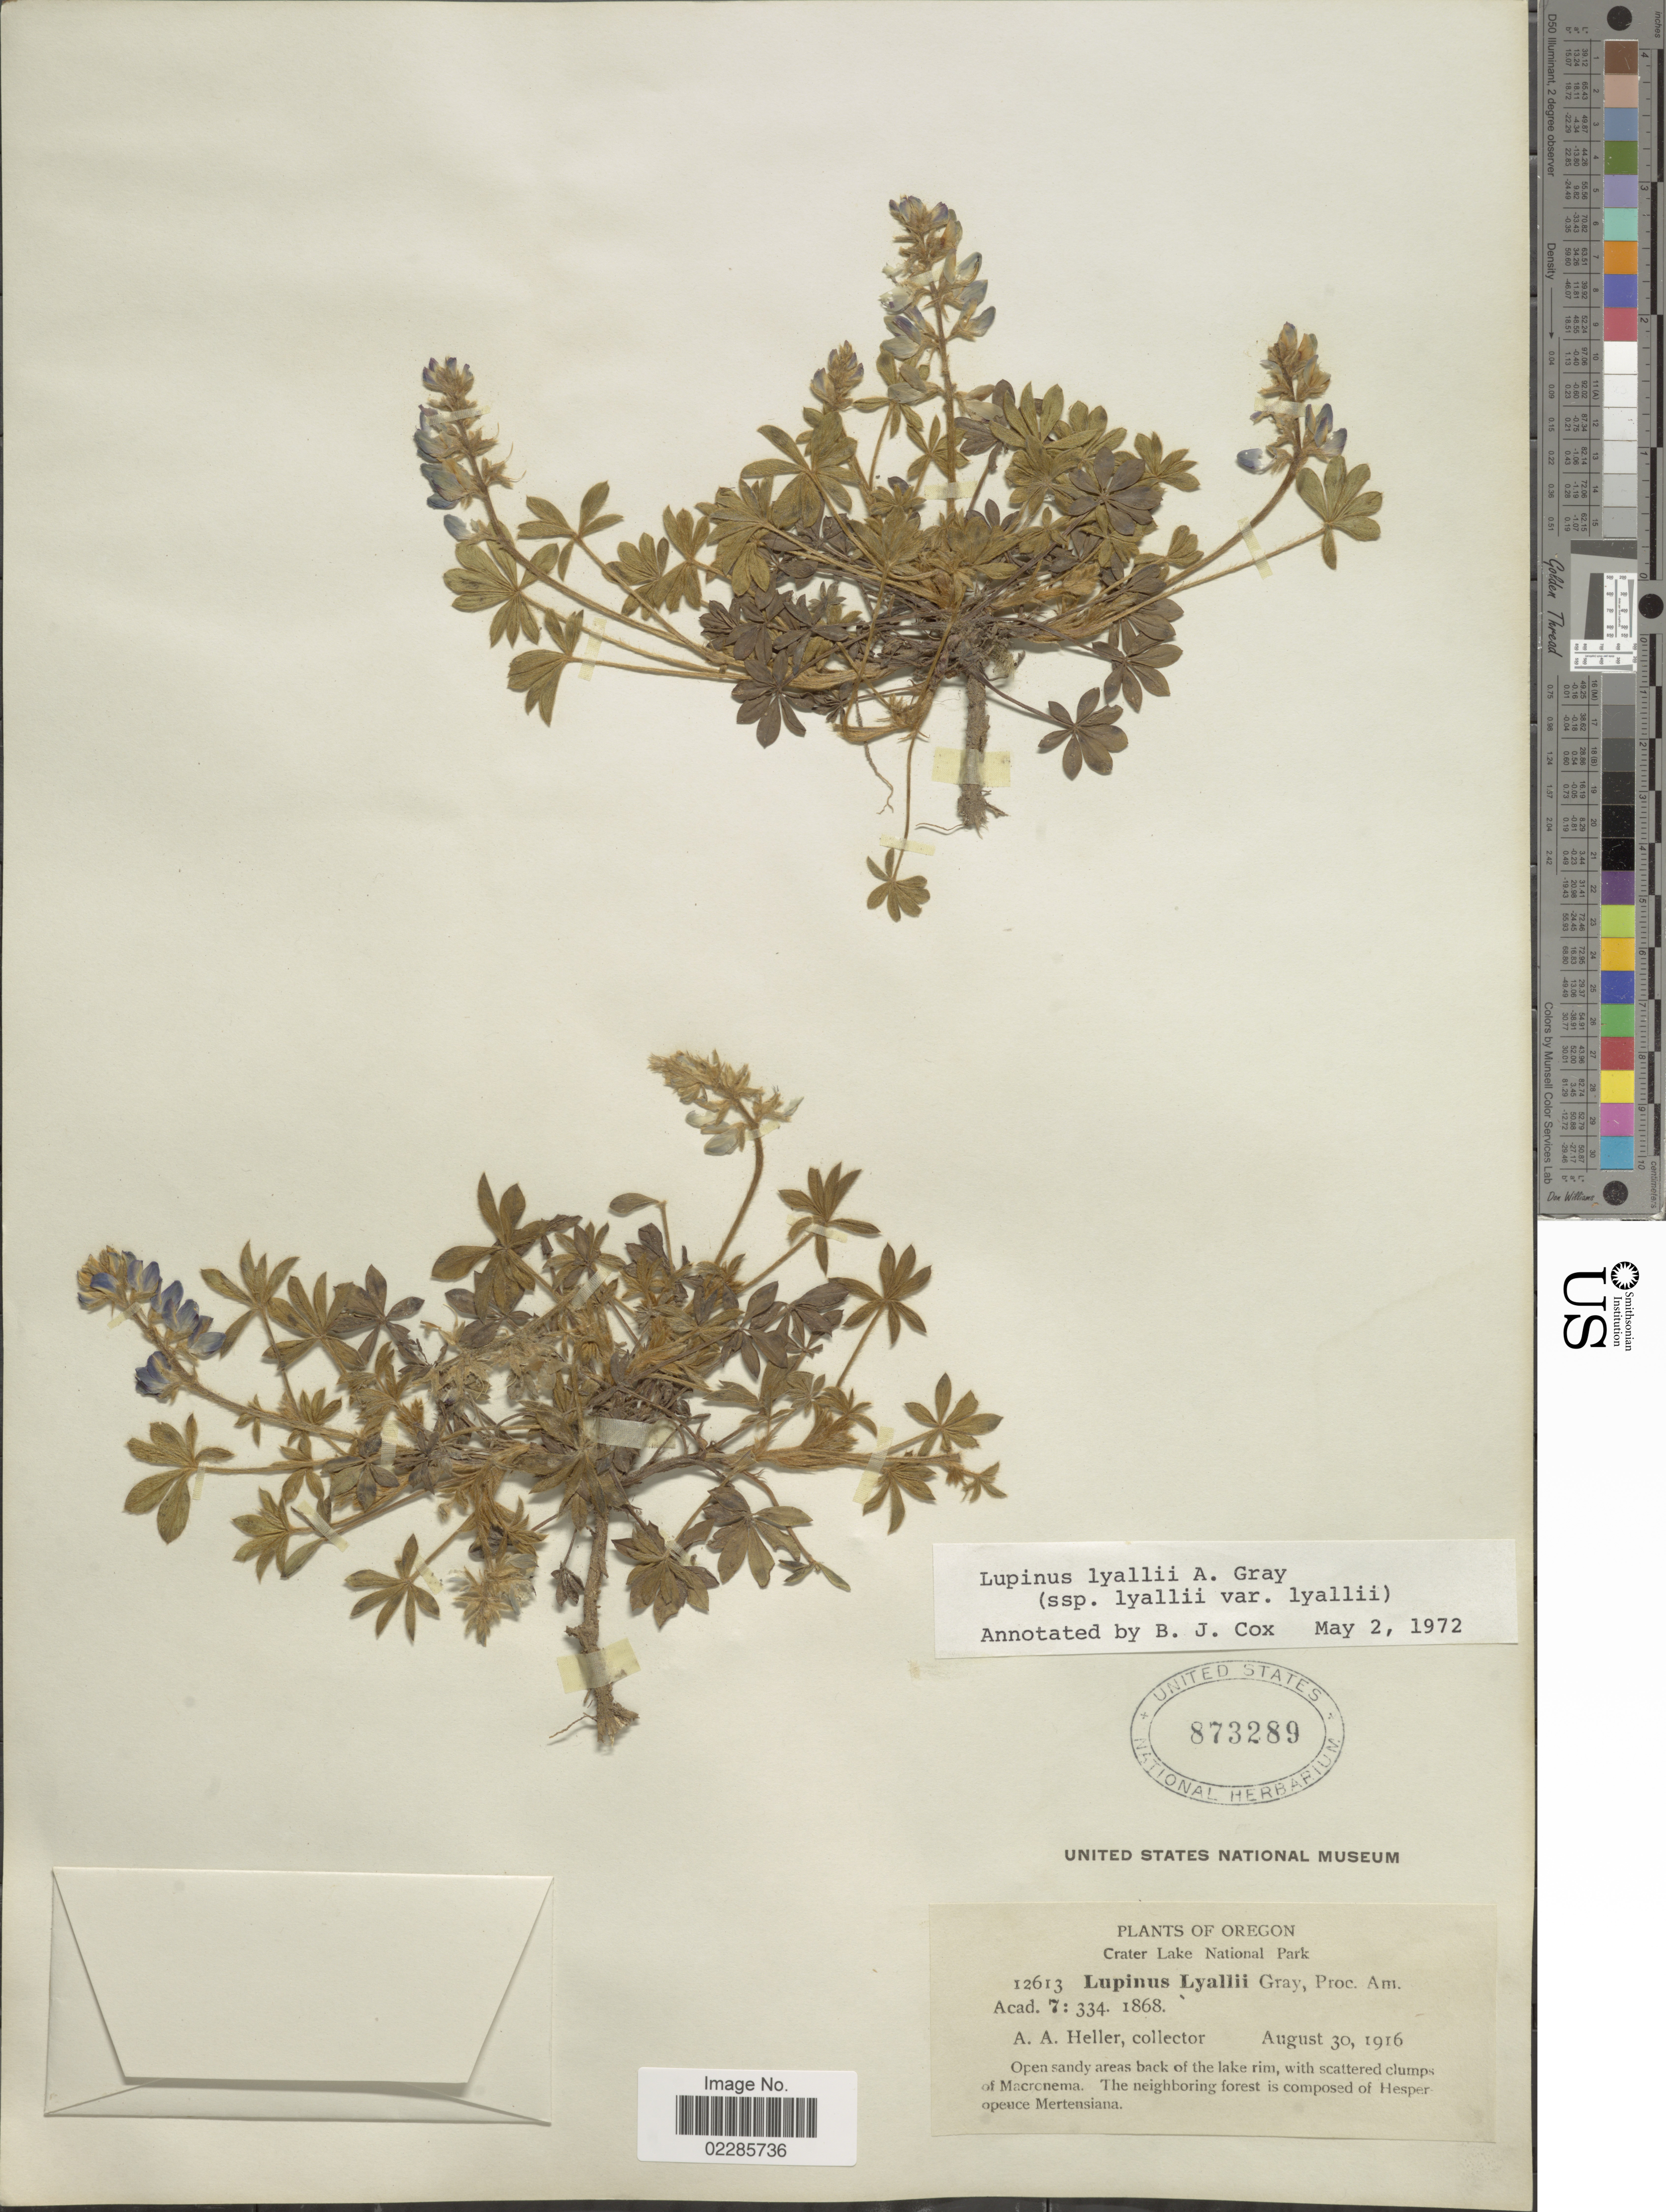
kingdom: Plantae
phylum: Tracheophyta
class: Magnoliopsida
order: Fabales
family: Fabaceae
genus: Lupinus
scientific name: Lupinus lyallii subsp. lyallii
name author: A. Gray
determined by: Cox, B. J.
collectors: A. A. Heller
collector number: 12613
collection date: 1916-08-30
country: United States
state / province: Oregon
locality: Crater Lake National Park, Open sandy areas back of the lake rim, with scattered clumps of Macronema. The neighboring forest is composed of Hesperopeuce Mertensiana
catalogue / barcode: US 873289